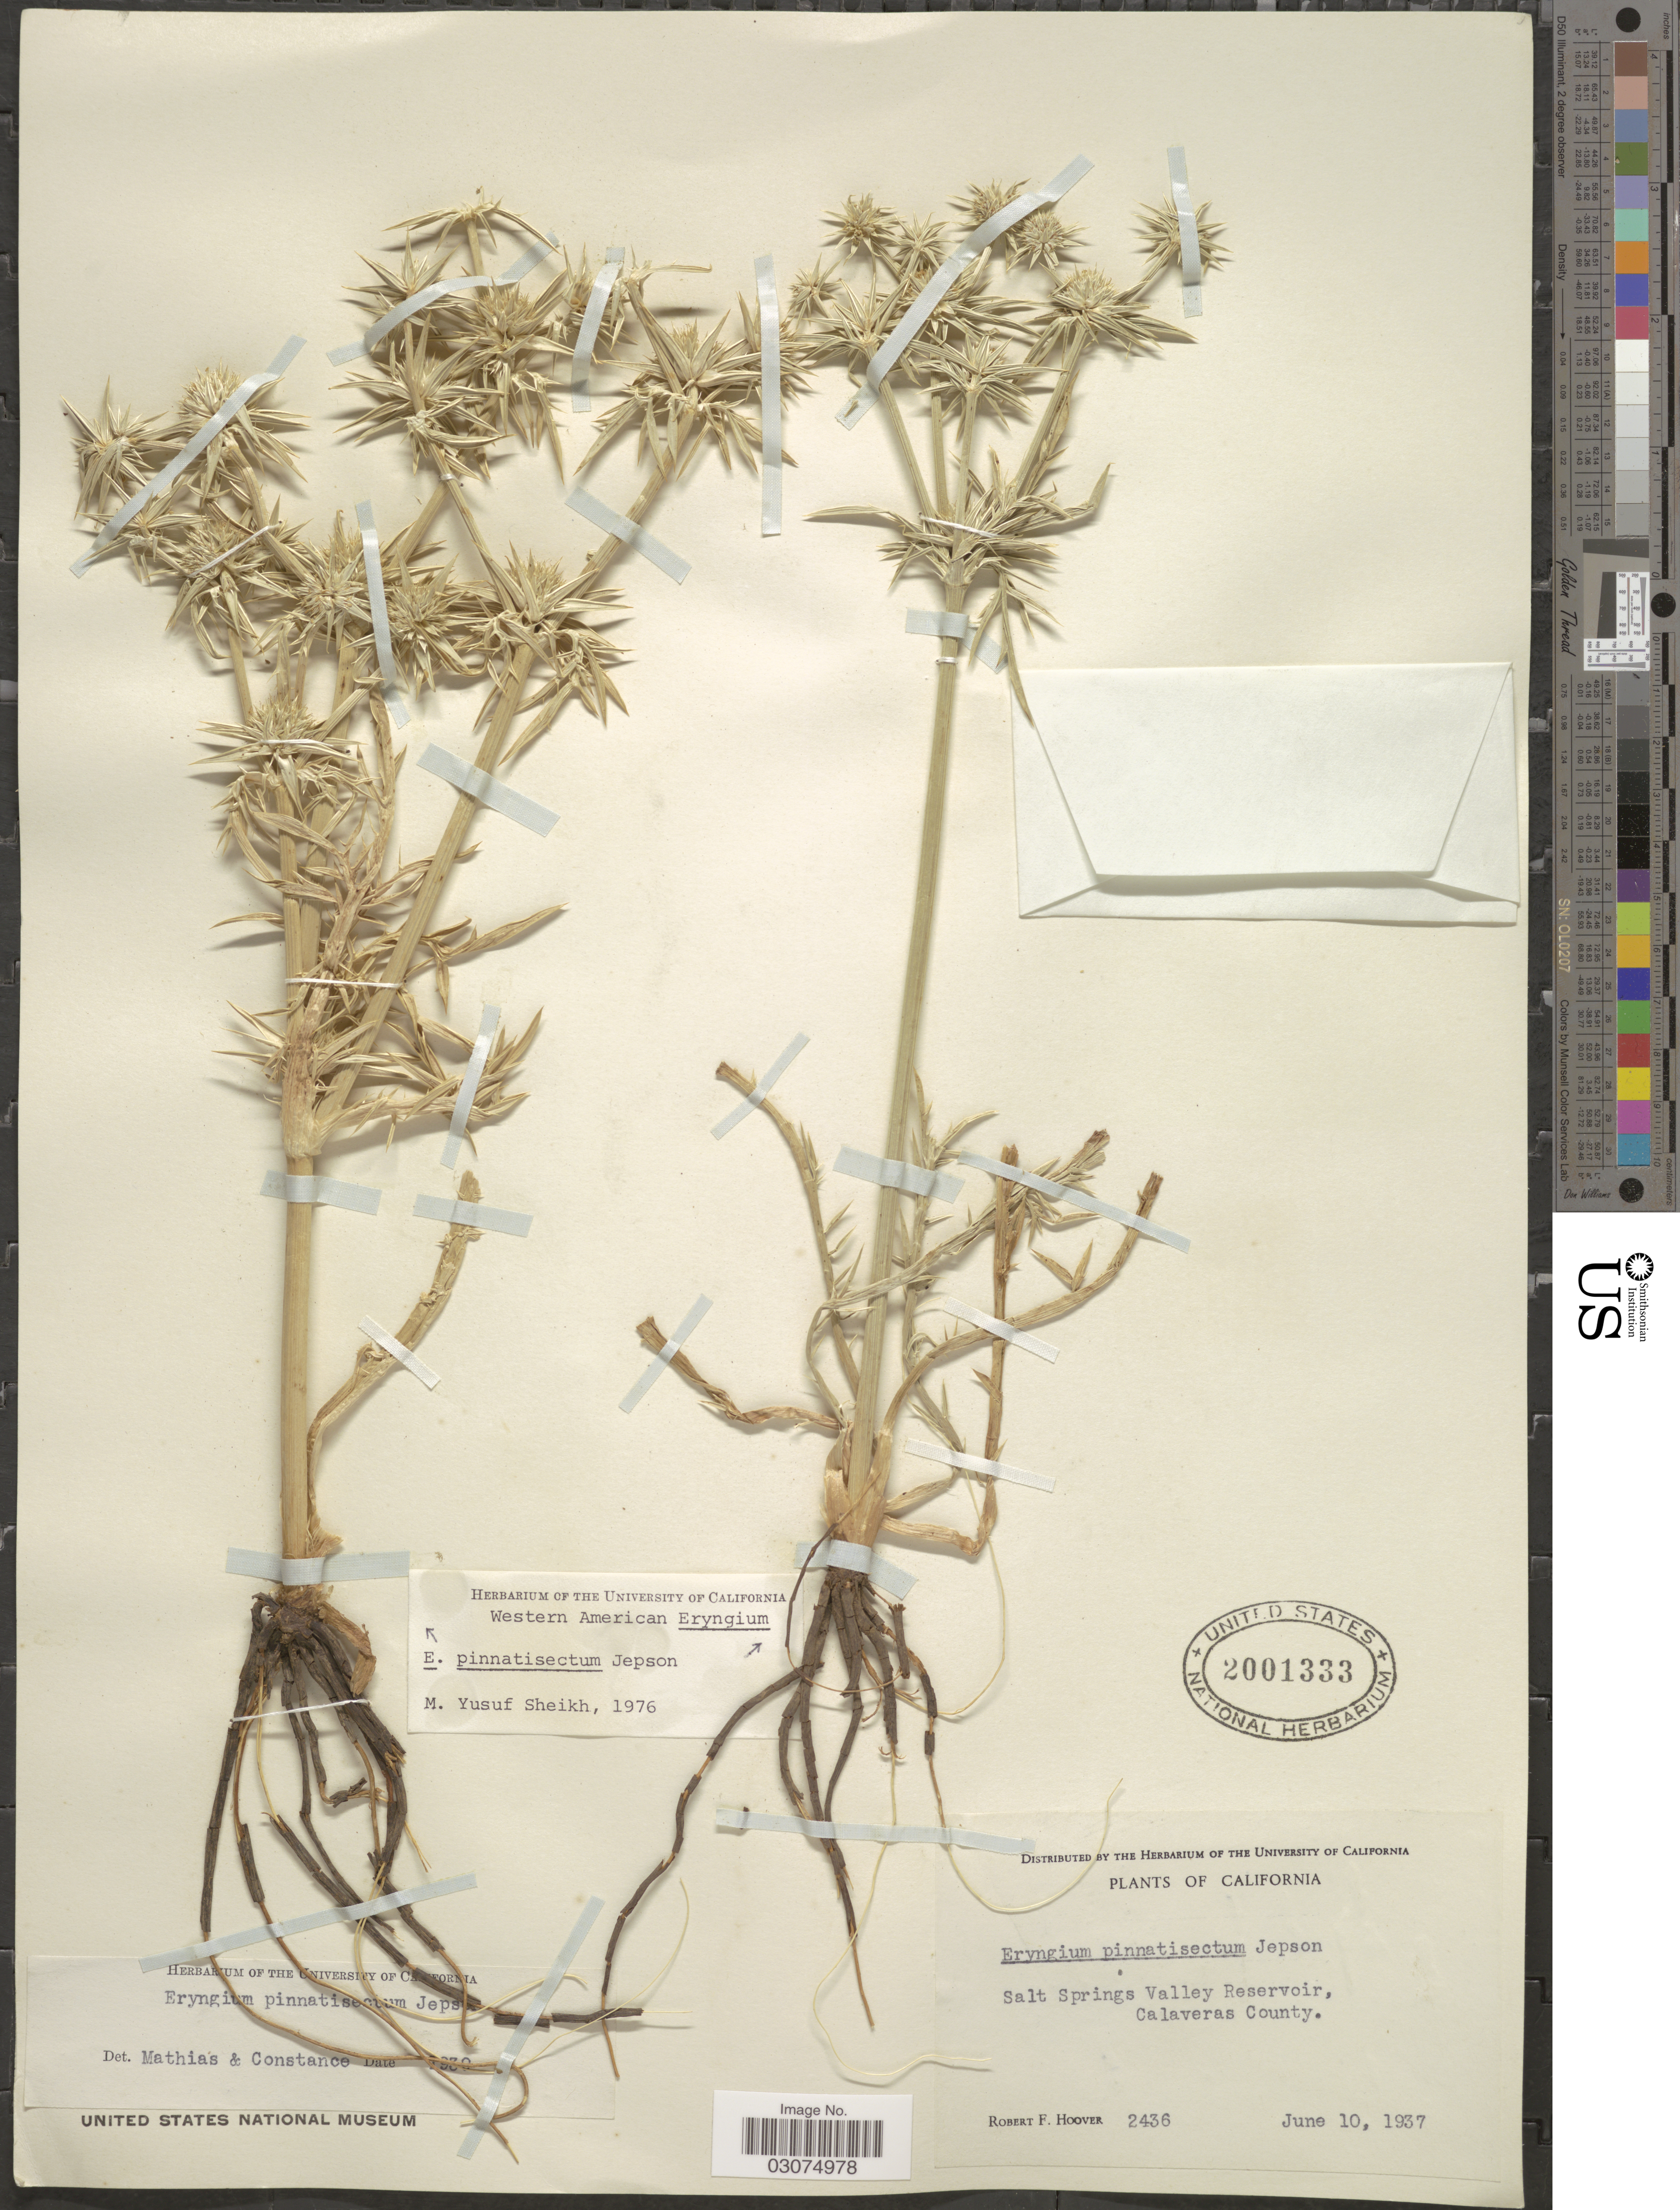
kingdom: Plantae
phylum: Tracheophyta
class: Magnoliopsida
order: Apiales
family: Apiaceae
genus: Eryngium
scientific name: Eryngium pinnatisectum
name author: Jeps.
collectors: R. F. Hoover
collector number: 2436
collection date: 1937-06-10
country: United States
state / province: California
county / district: Calaveras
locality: Salt Springs Valley Reservoir, Calaveras County.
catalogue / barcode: US 2001333